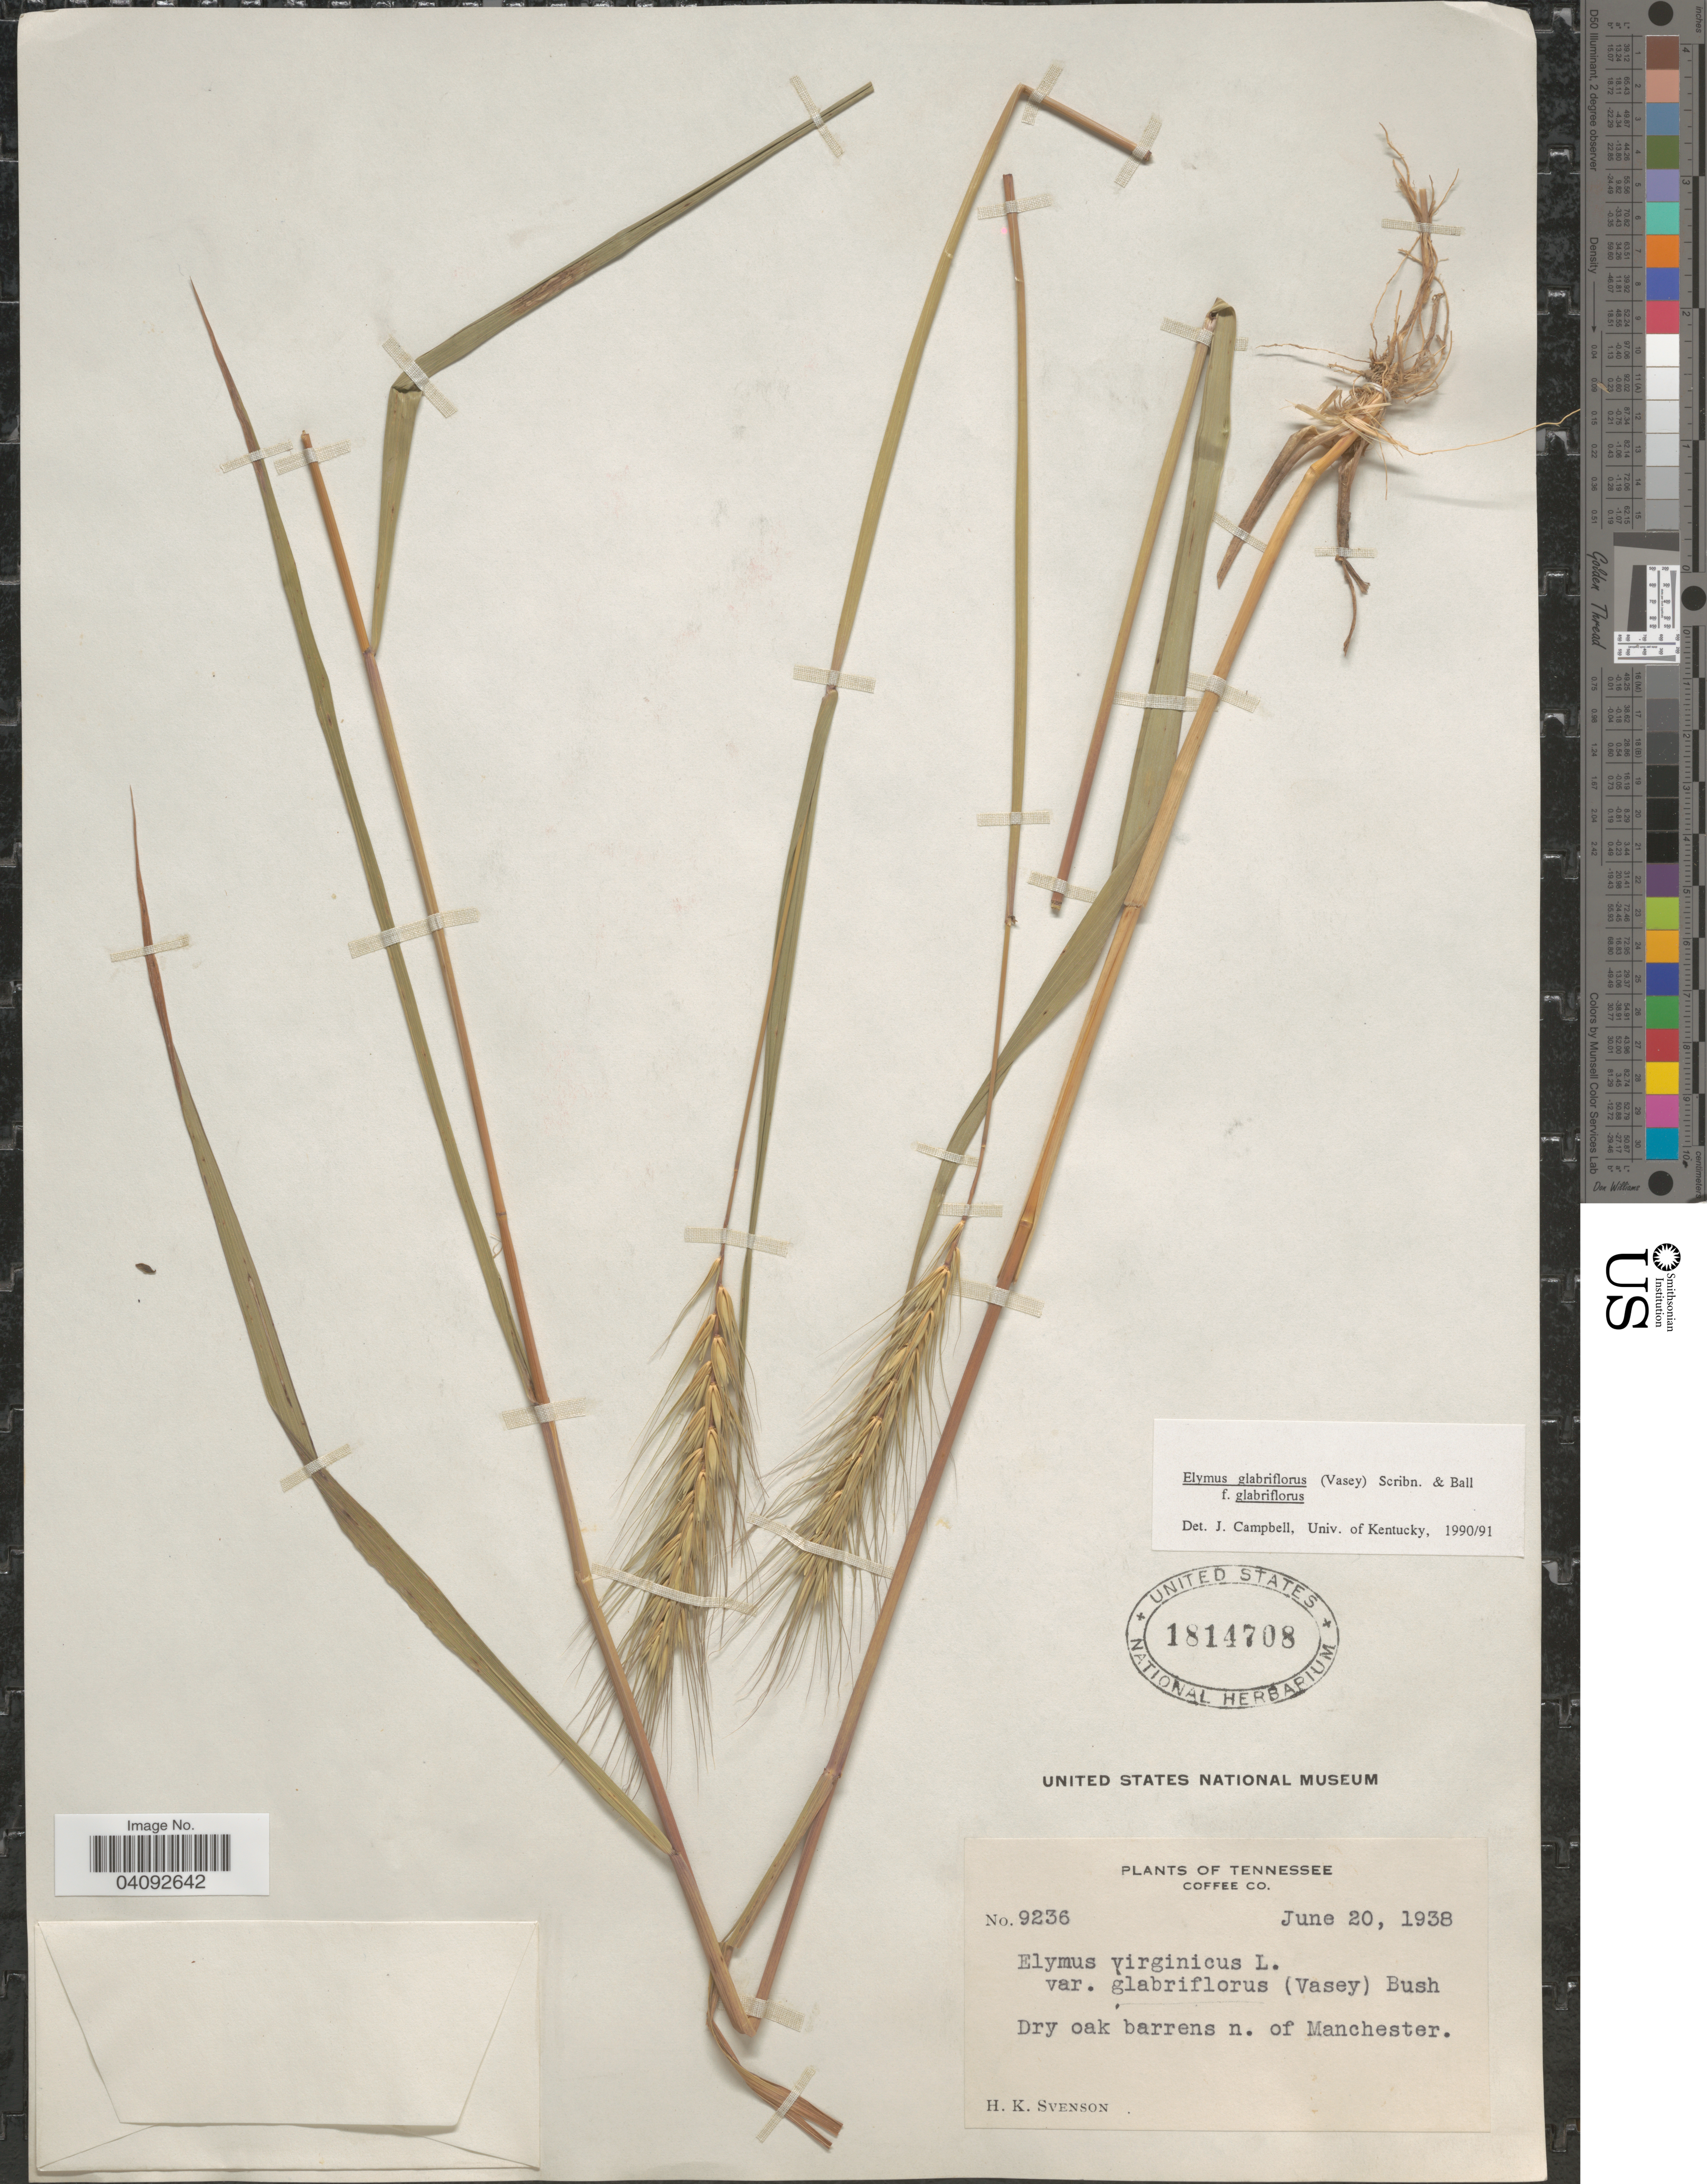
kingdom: Plantae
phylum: Tracheophyta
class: Liliopsida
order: Poales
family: Poaceae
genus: Elymus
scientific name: Elymus glabriflorus var. glabriflorus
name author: (Vasey ex L.H. Dewey) Scribn. & C.R. Ball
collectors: H. K. Svenson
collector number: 9236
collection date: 1938-06-20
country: United States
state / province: Tennessee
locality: Coffee Co. Dry oak barrens n. of Manchester.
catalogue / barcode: US 1814708